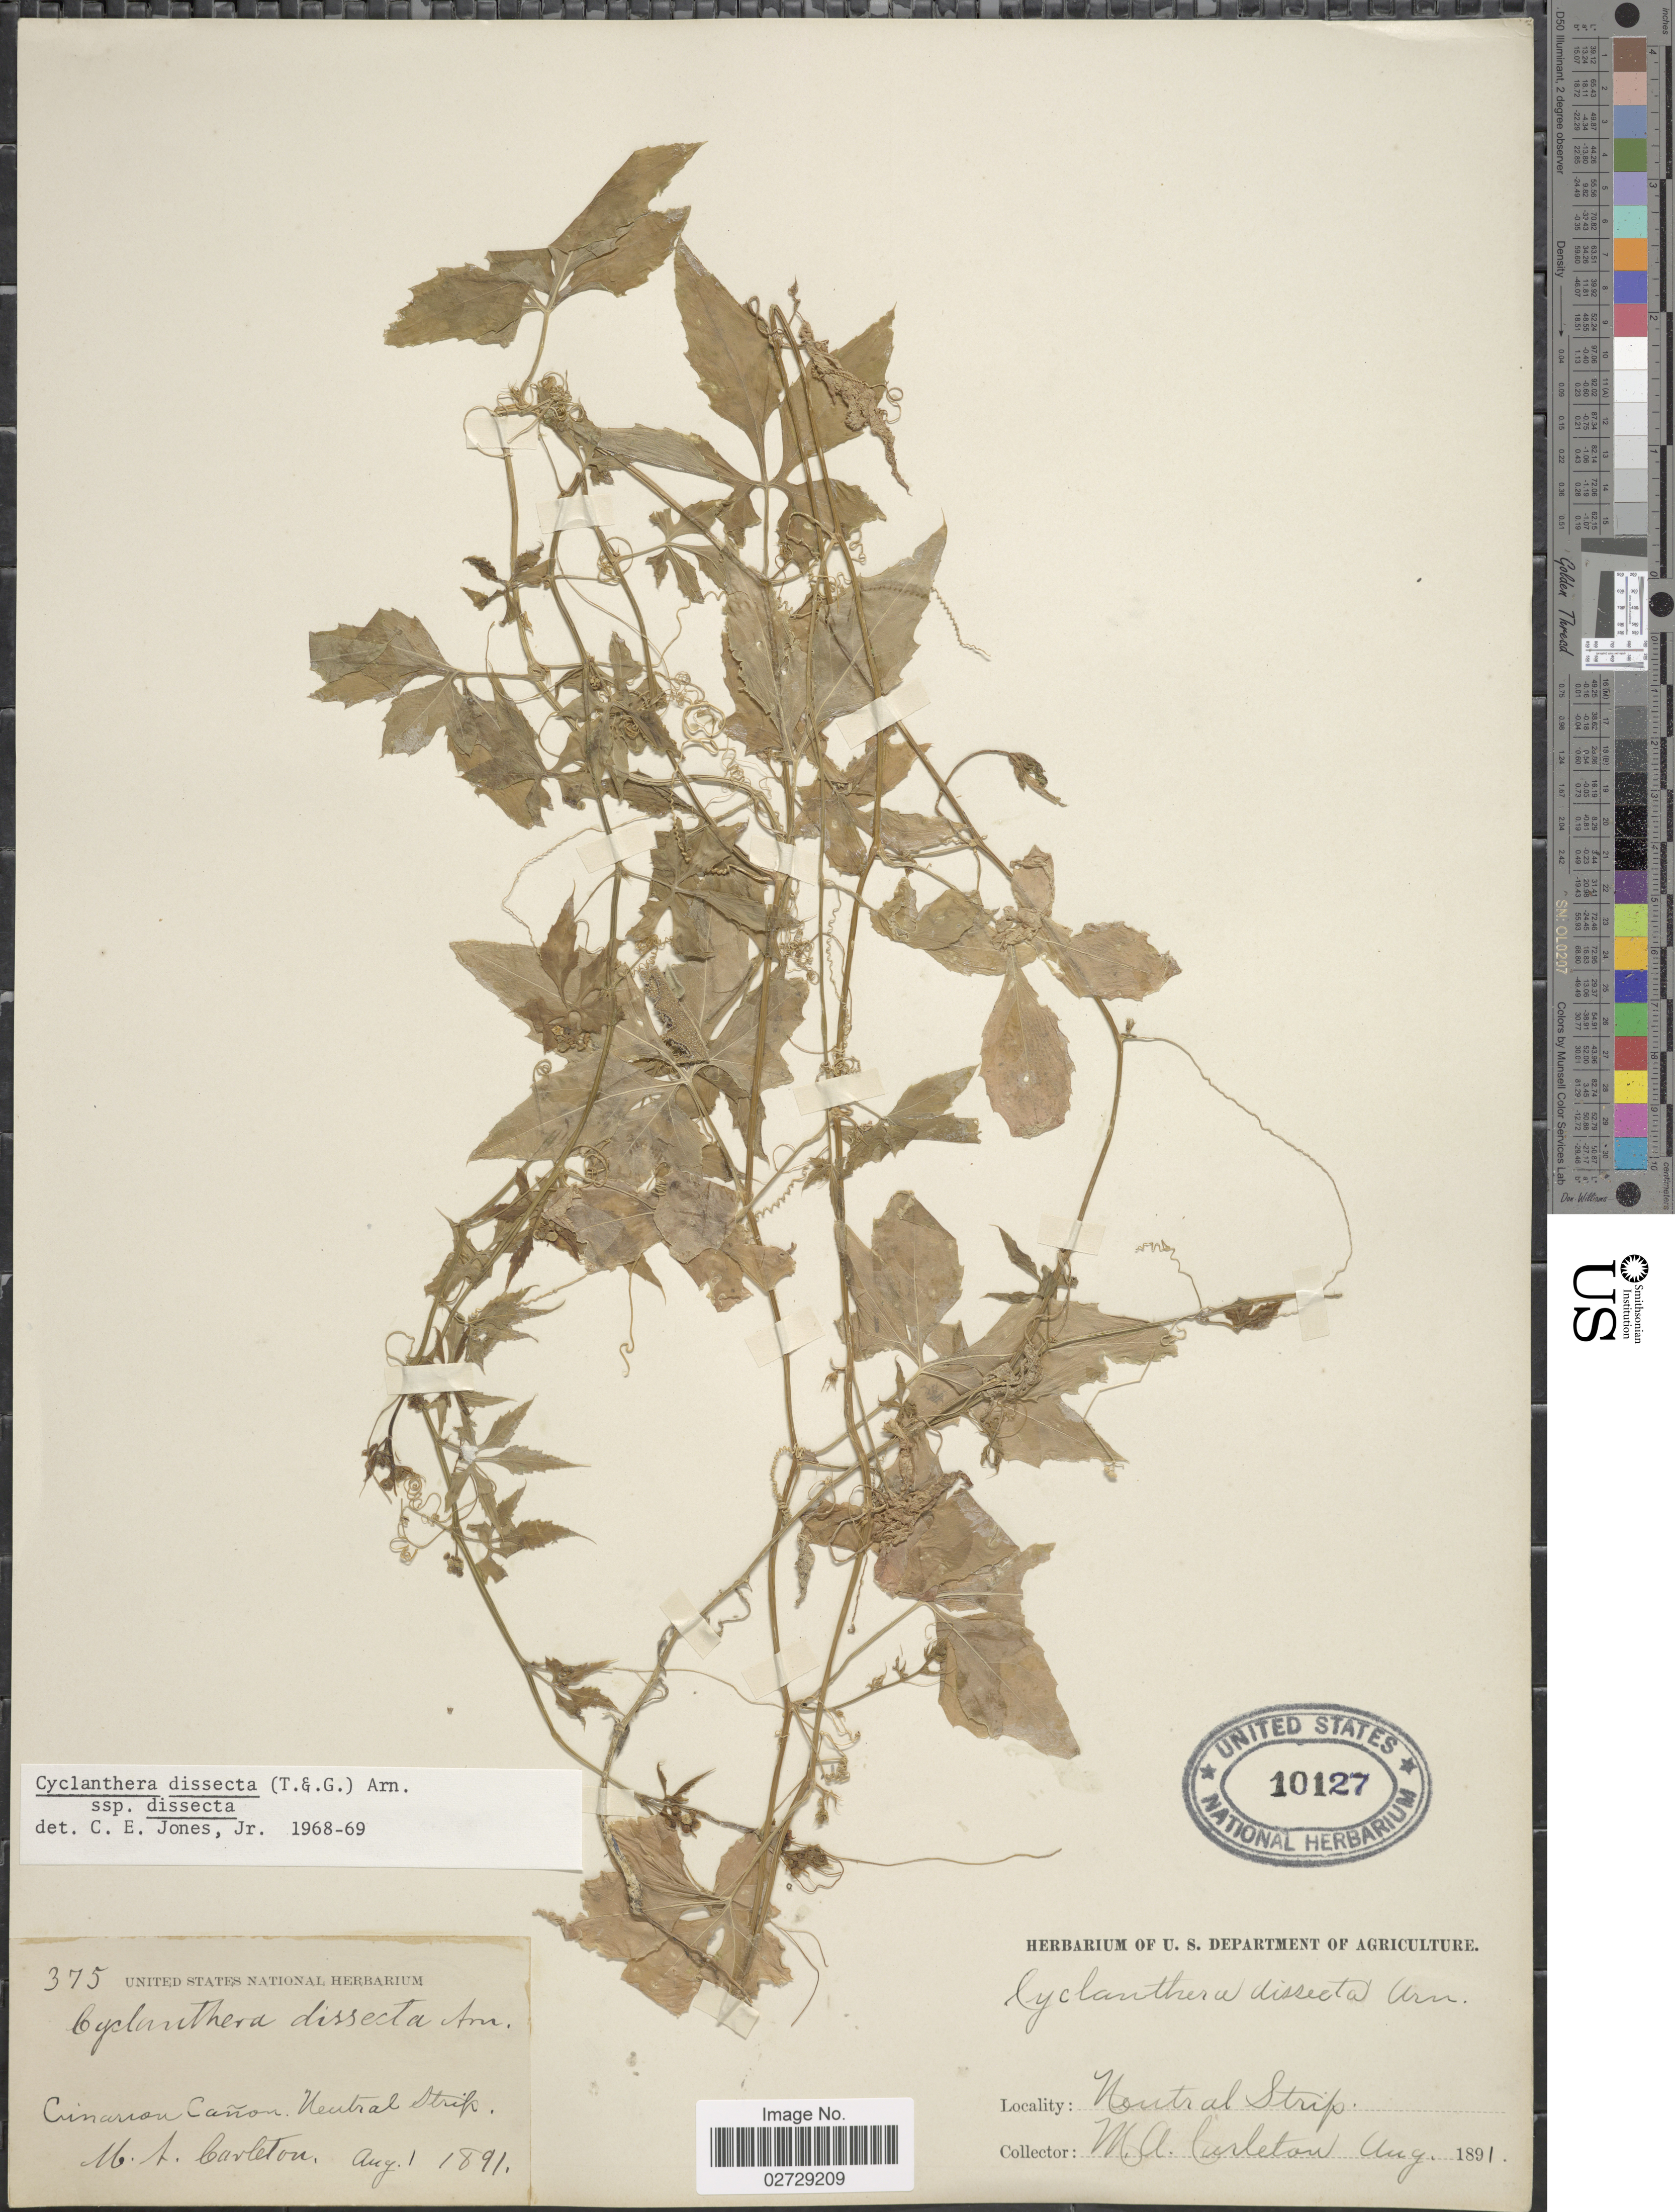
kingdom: Plantae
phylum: Tracheophyta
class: Magnoliopsida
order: Cucurbitales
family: Cucurbitaceae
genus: Cyclanthera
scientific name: Cyclanthera dissecta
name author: (Torr. & A. Gray) Arn.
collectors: M. A. Carleton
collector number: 375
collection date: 1891-08-01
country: United States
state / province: New Mexico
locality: Cimarron Canyon, Neutral Strip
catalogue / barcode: US 10127